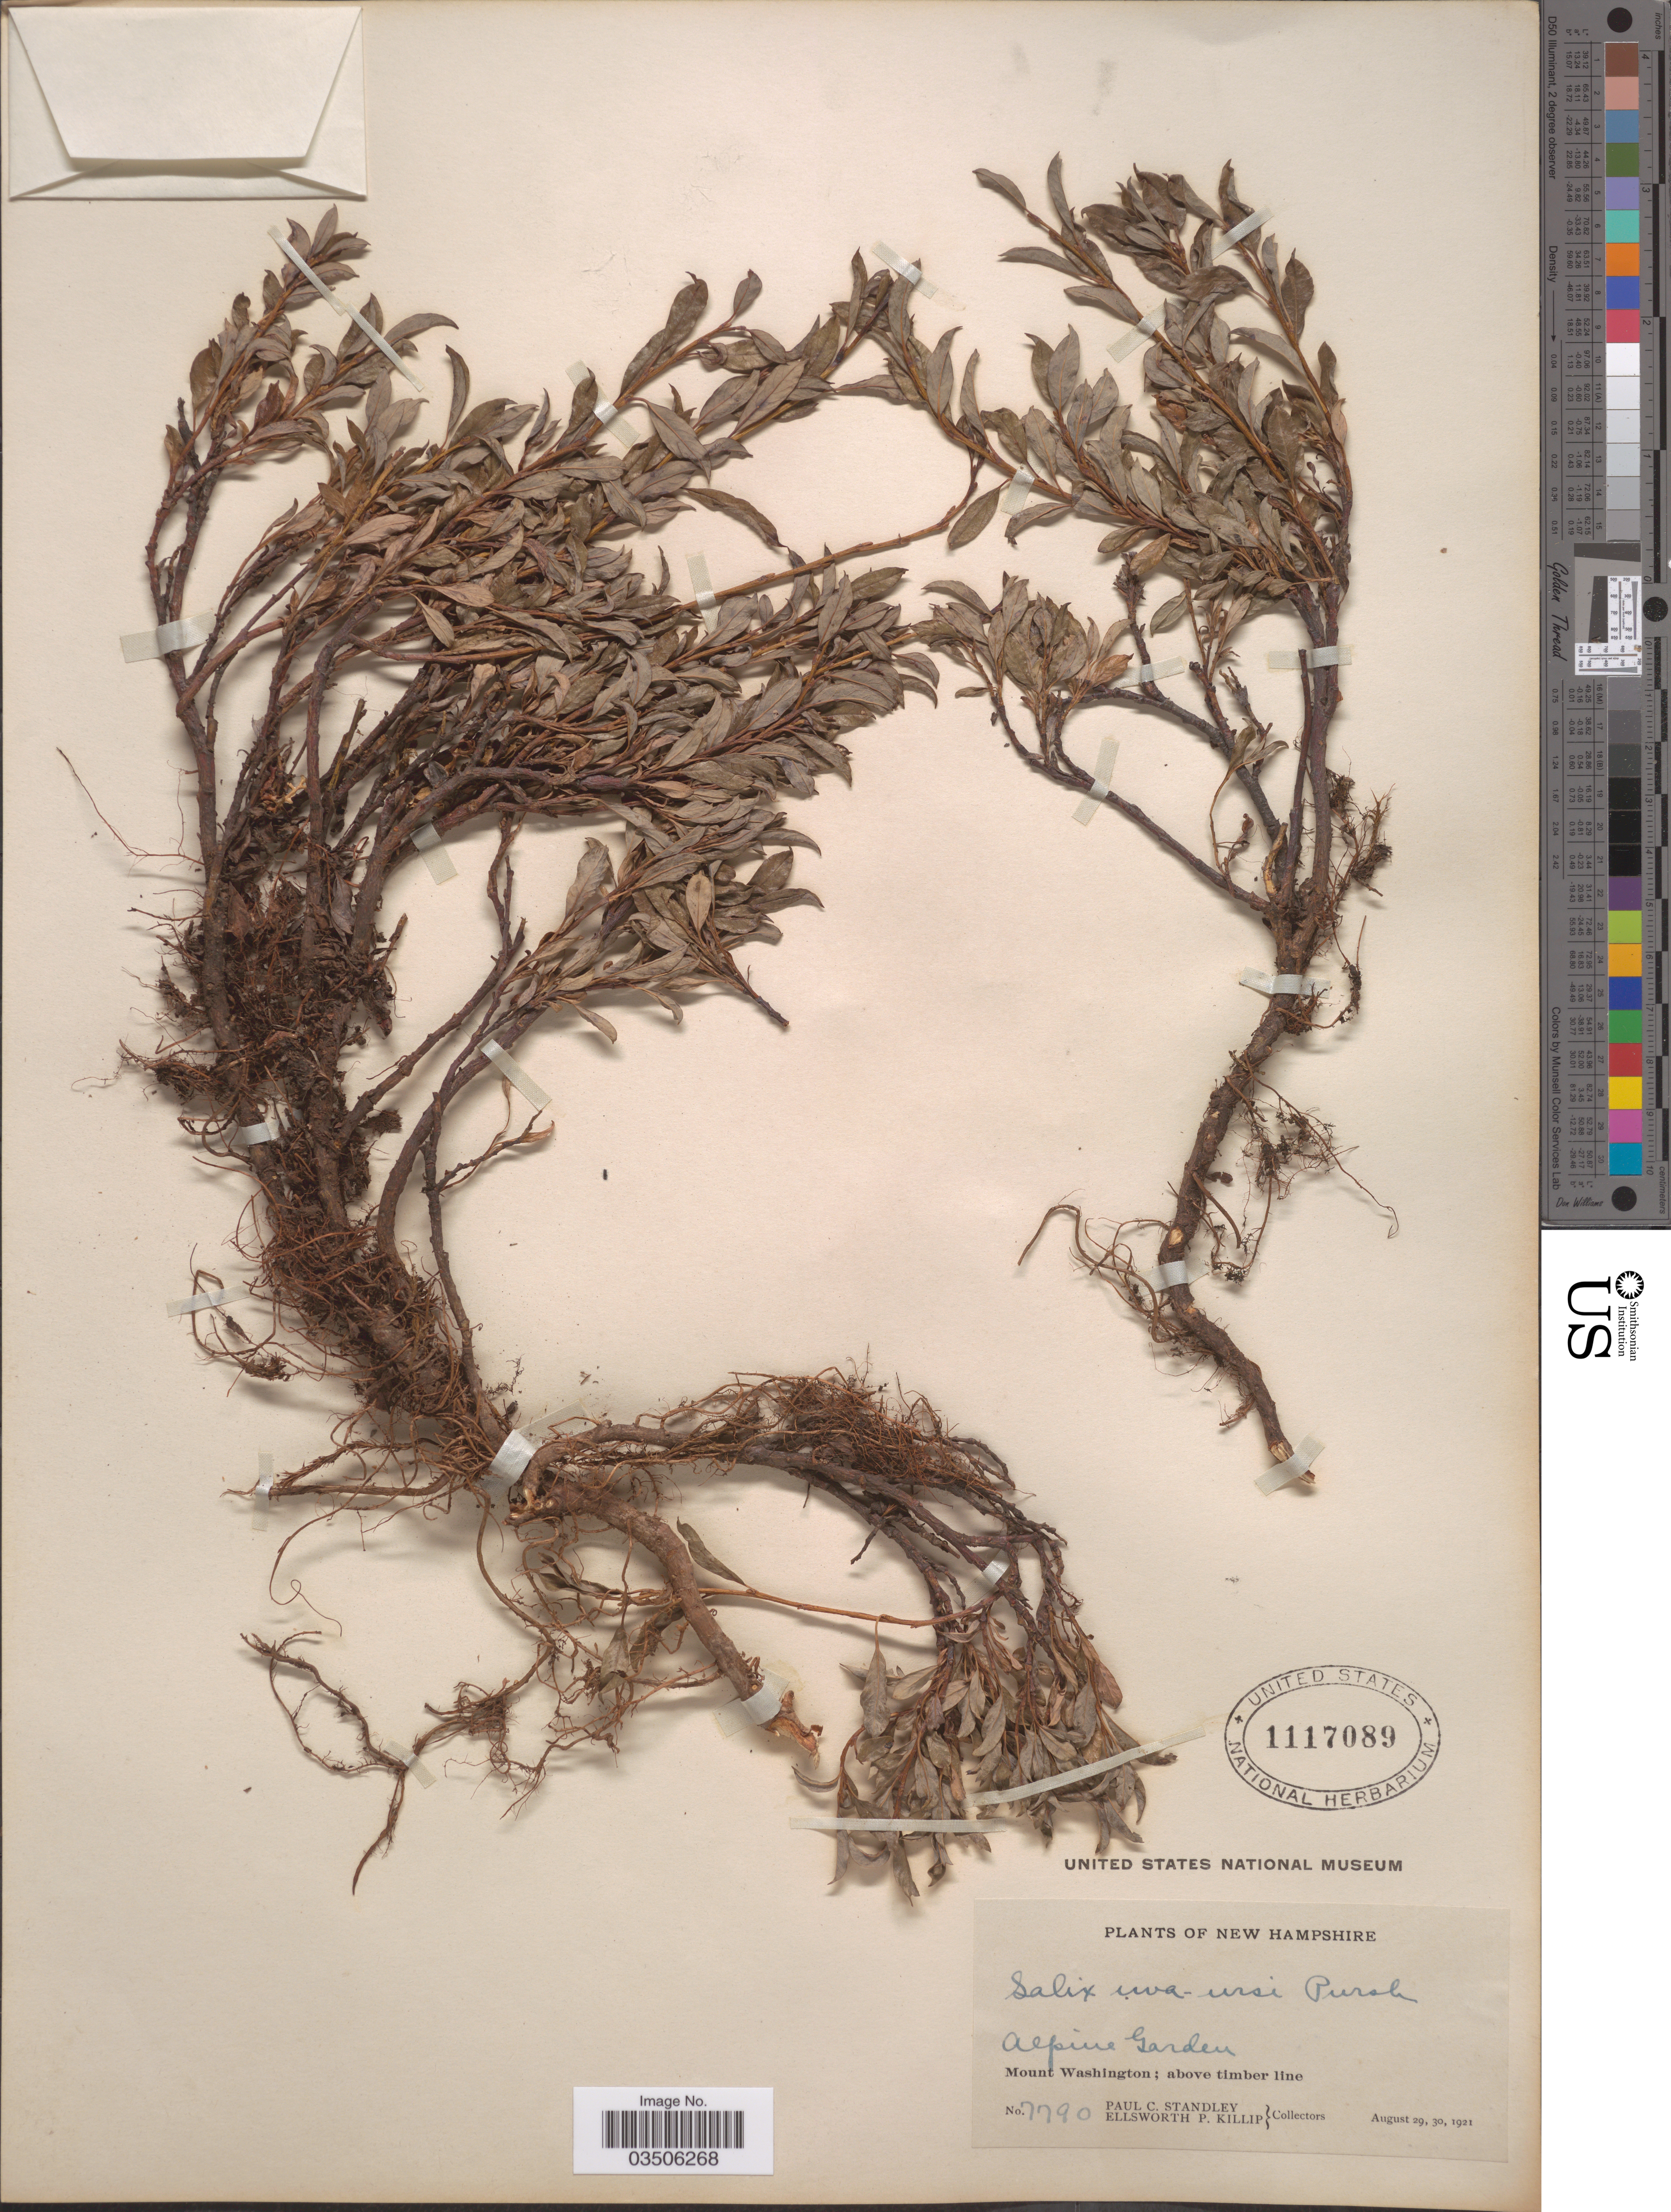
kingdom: Plantae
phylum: Tracheophyta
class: Magnoliopsida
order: Malpighiales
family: Salicaceae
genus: Salix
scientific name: Salix uva-ursi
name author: Pursh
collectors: P. C. Standley & E. P. Killip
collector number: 7790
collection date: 1921-08-29/1921-08-30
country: United States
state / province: New Hampshire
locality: Alpine Garden. Mount Washington; above timber line.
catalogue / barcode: US 1117089